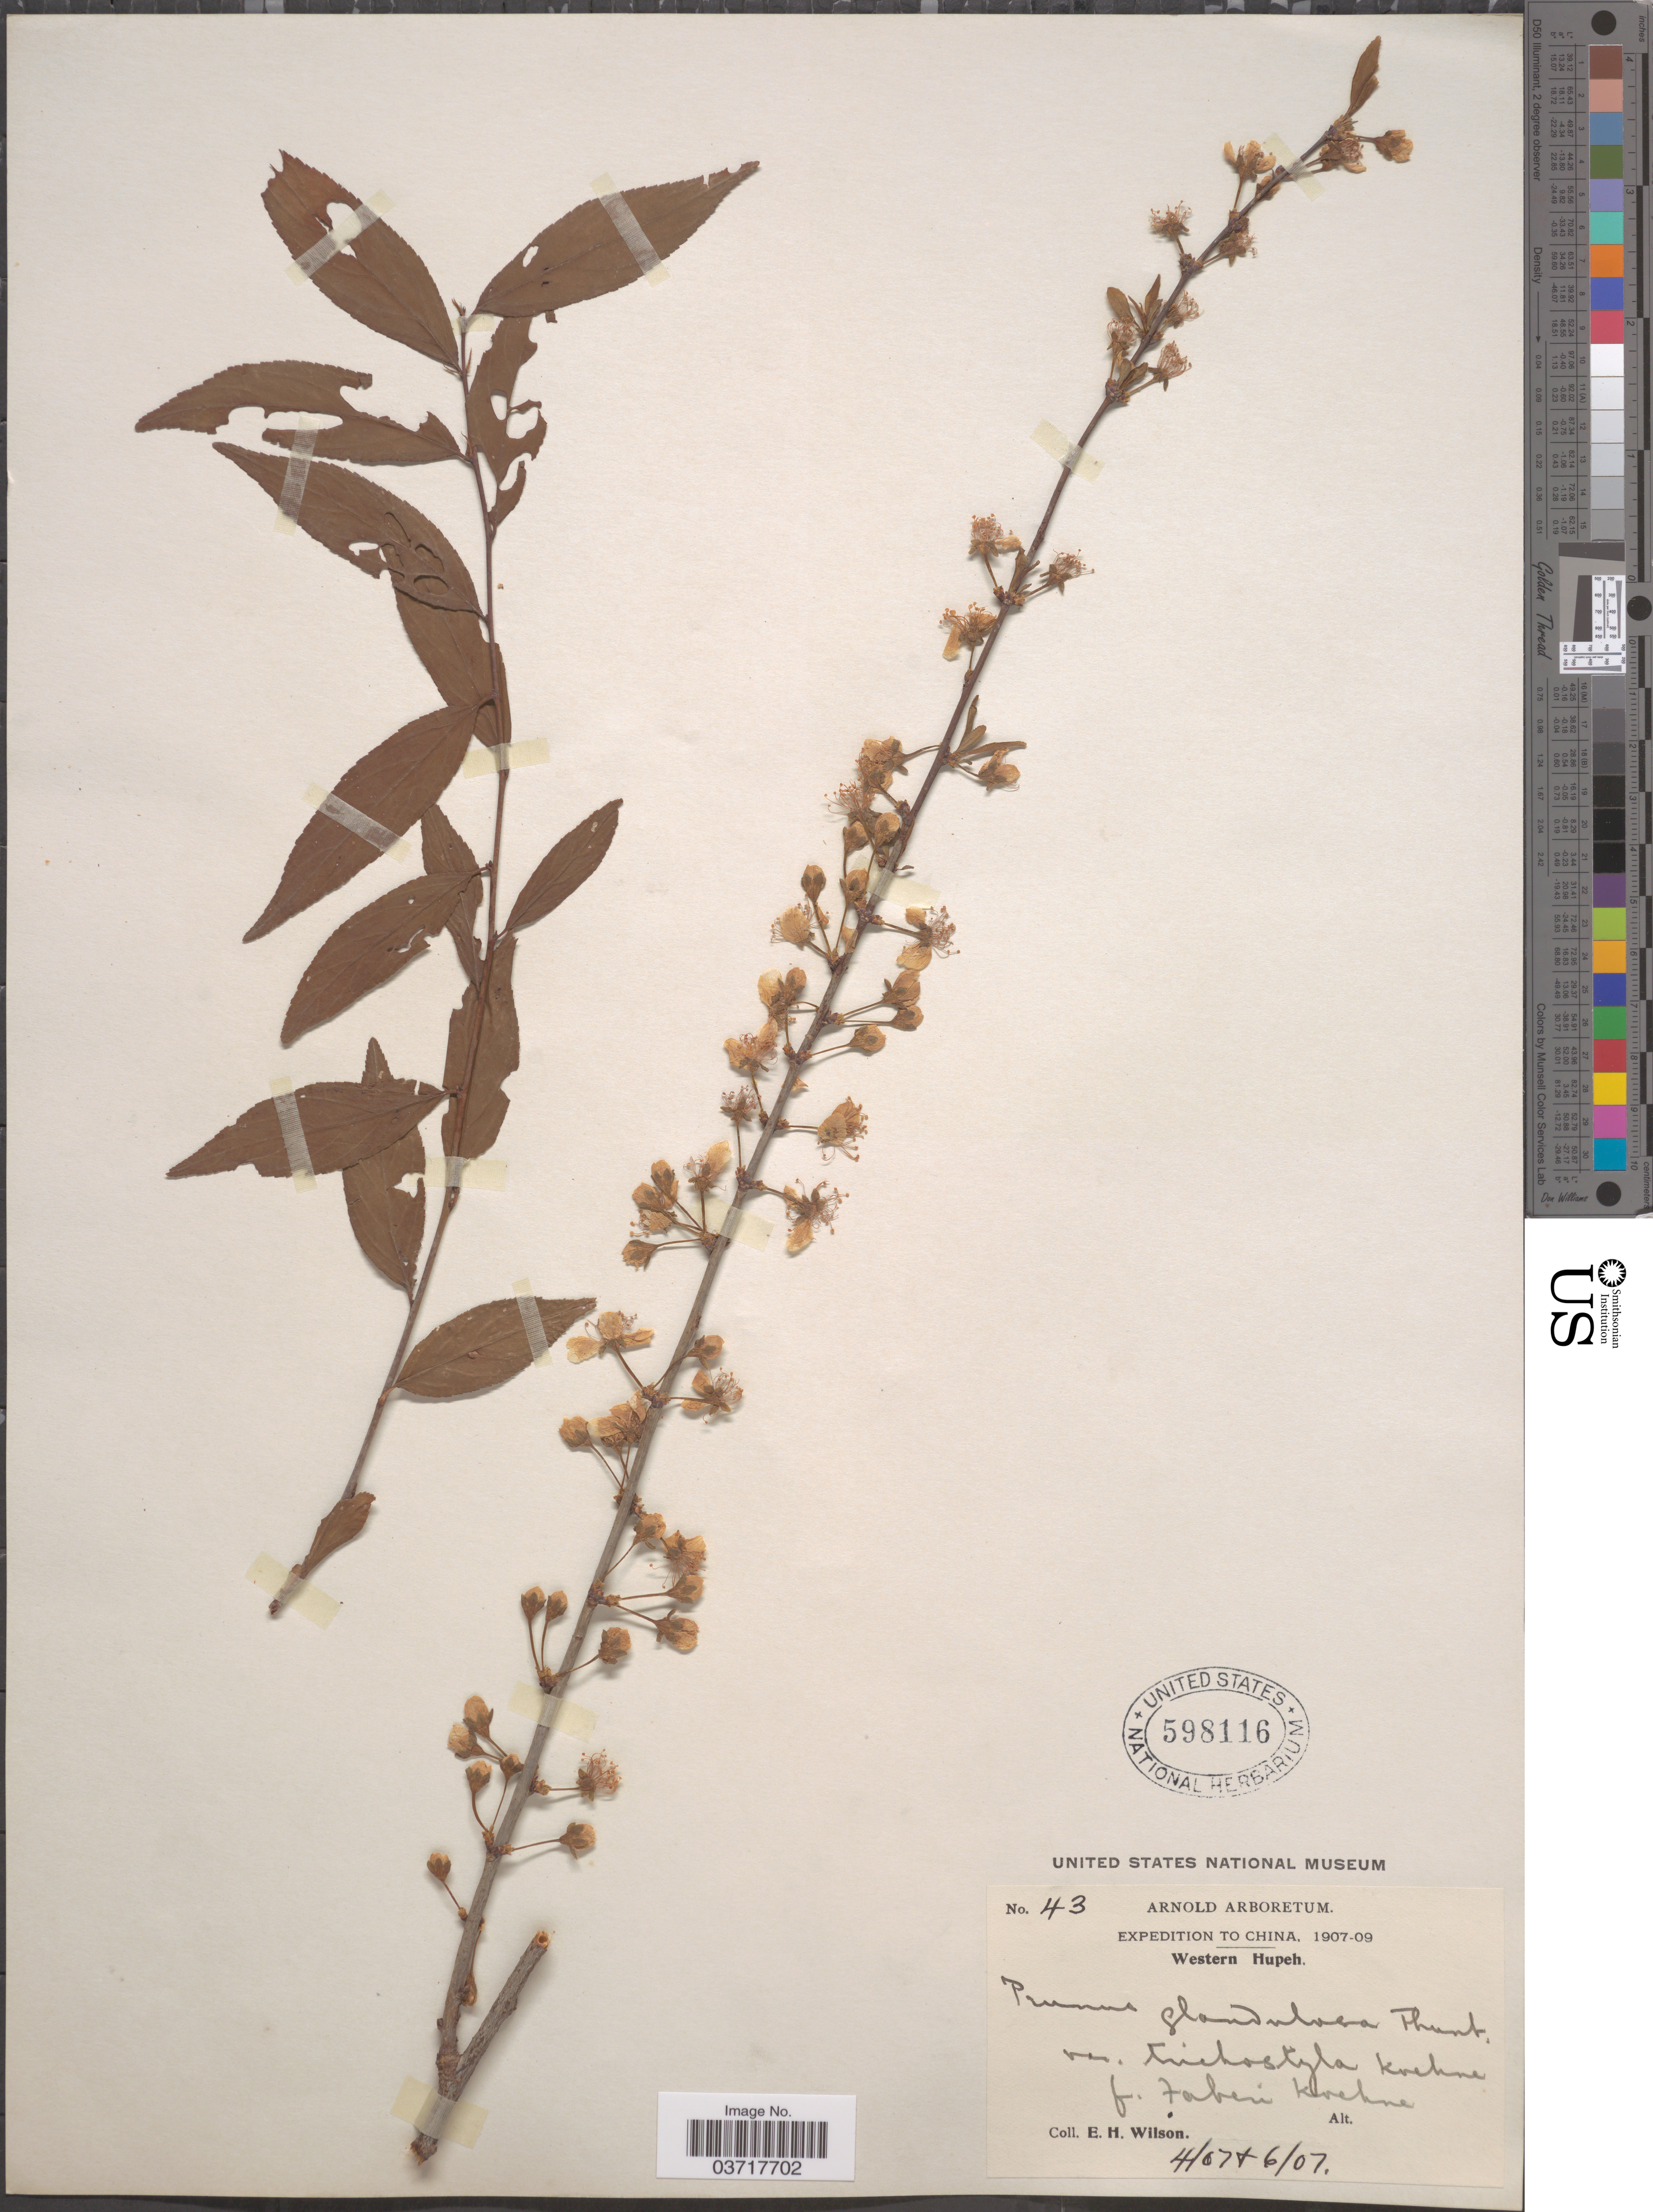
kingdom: Plantae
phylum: Tracheophyta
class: Magnoliopsida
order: Rosales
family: Rosaceae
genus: Prunus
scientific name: Prunus glandulosa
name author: Torr. & A. Gray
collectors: E. Wilson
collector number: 43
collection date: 1907-04/1907-06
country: China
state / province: Hubei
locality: Western Hupeh.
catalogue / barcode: US 598116